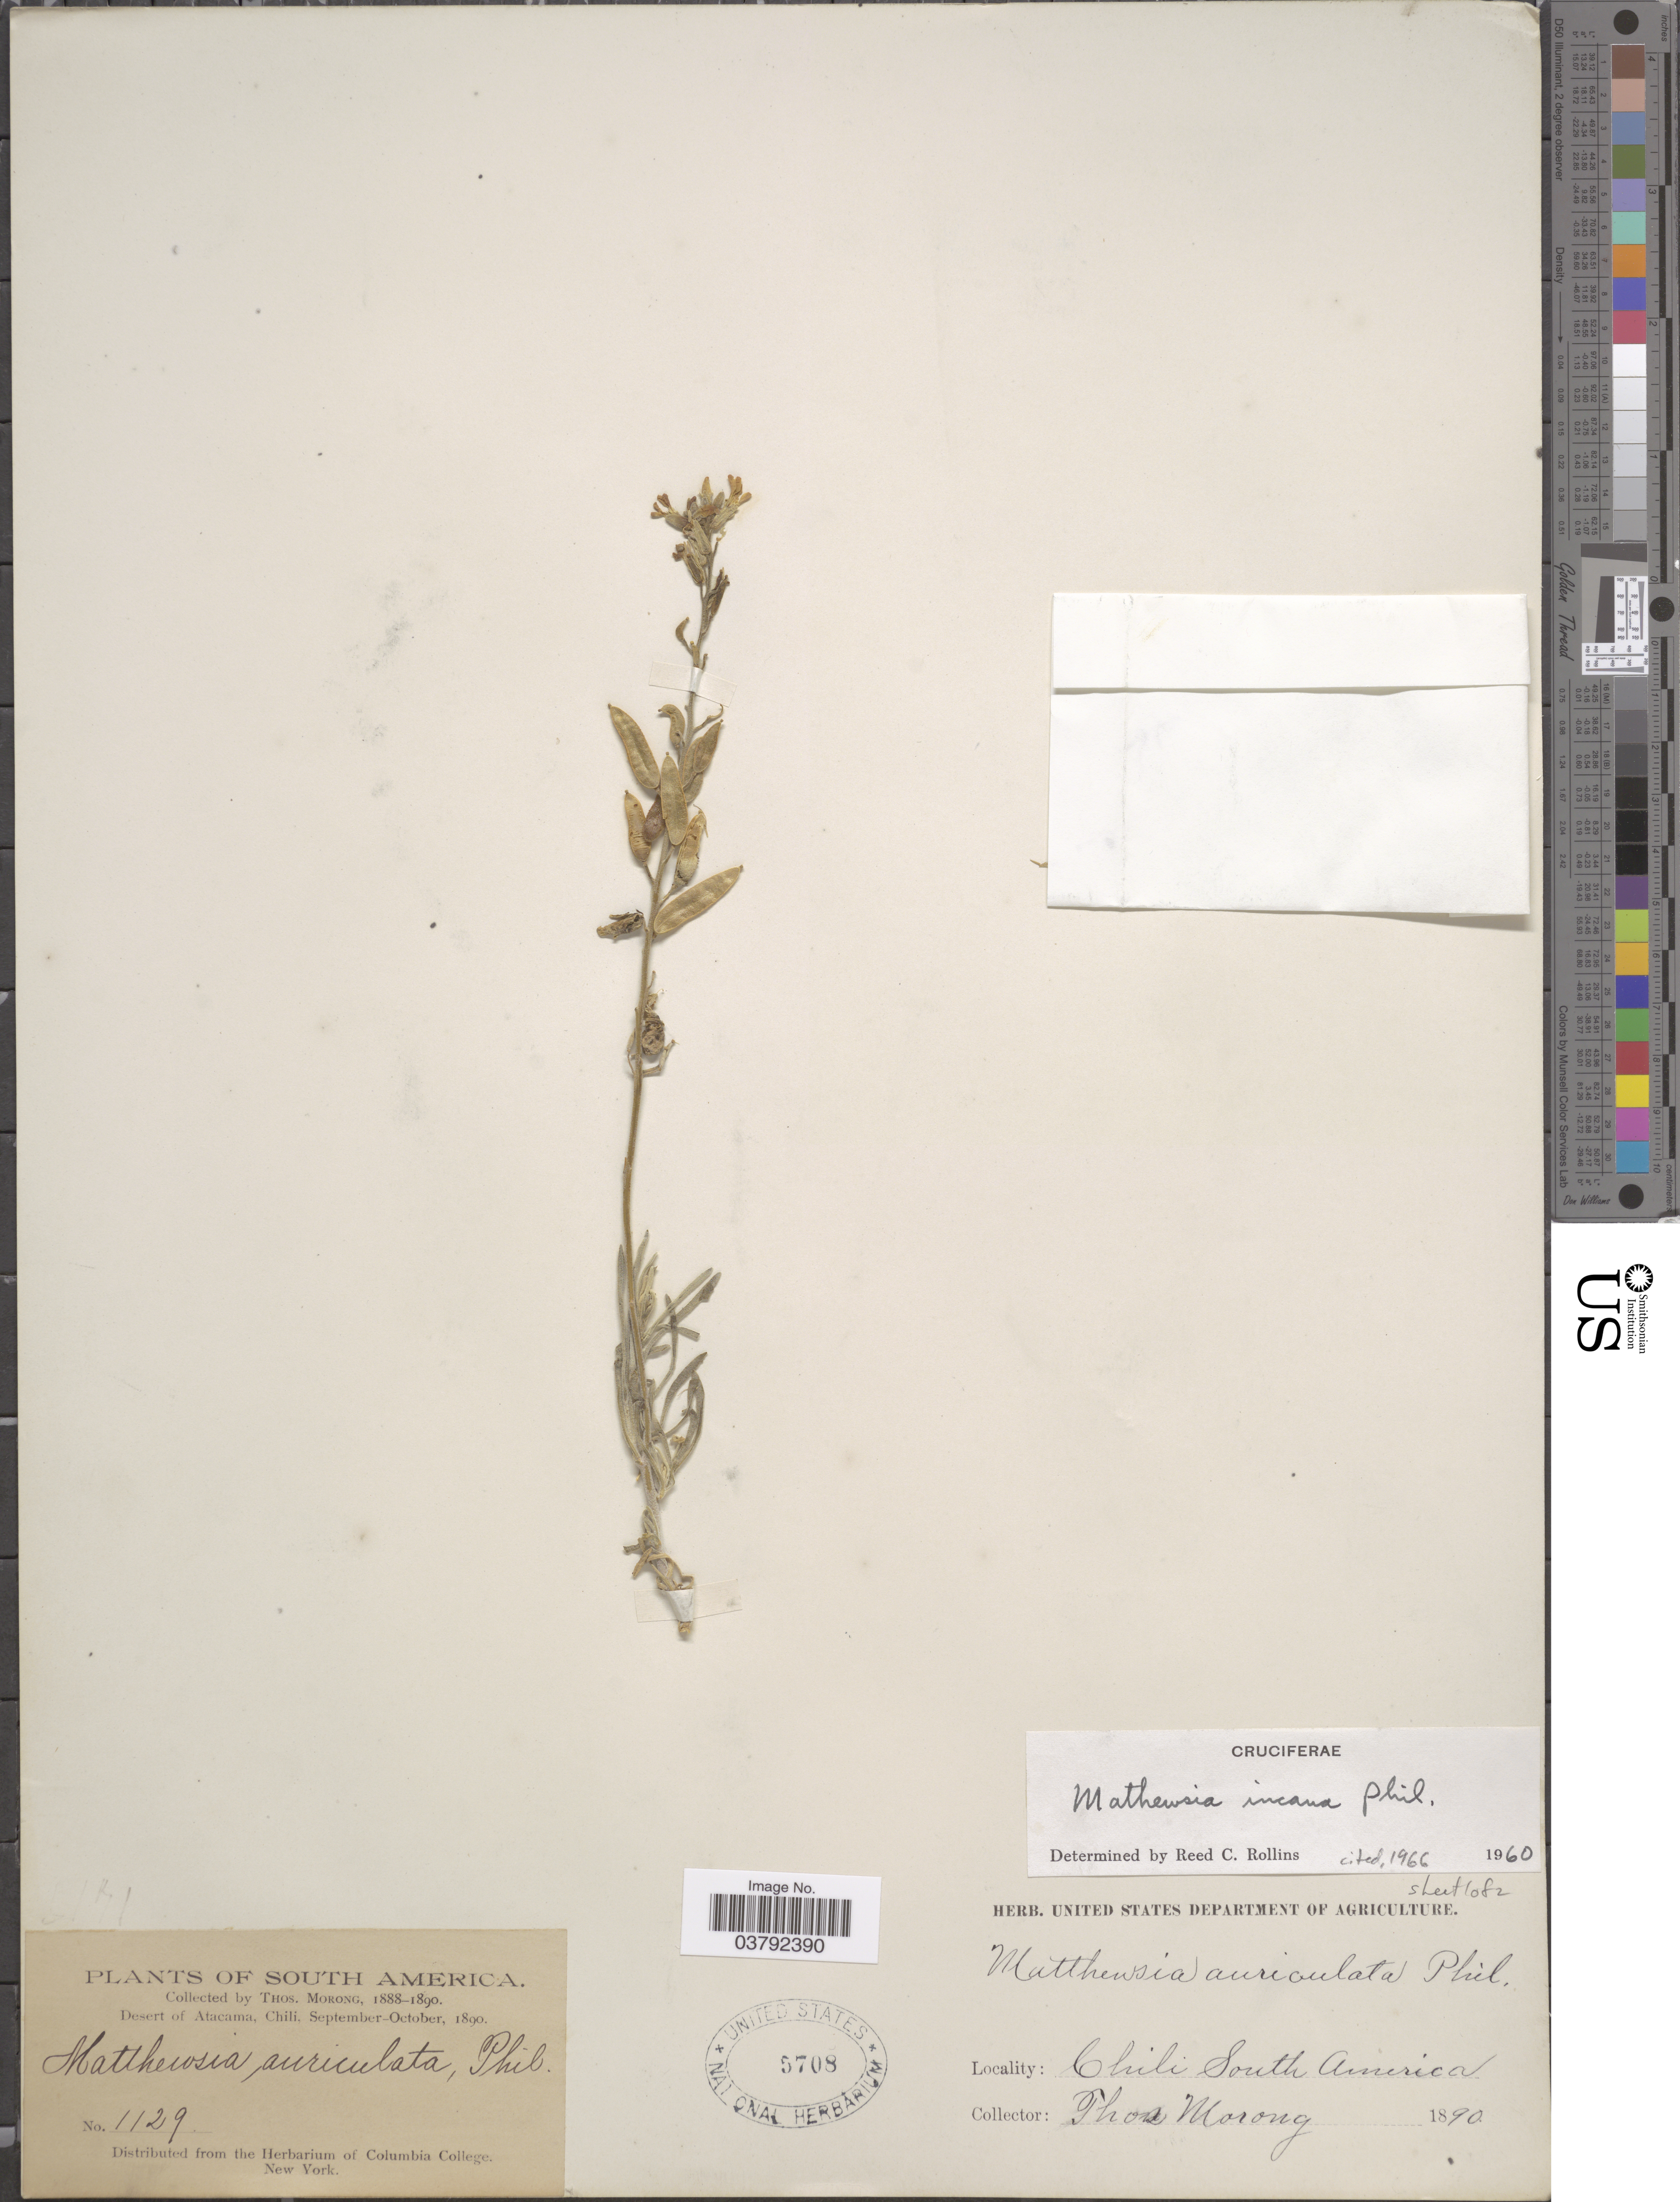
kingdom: Plantae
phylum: Tracheophyta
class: Magnoliopsida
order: Brassicales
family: Brassicaceae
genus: Mathewsia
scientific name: Mathewsia incana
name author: Phil.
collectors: ex herb. T. Morong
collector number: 1129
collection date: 1890-09/1890-10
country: Chile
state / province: Atacama (III)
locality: Desert of Atacama.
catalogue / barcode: US 5708